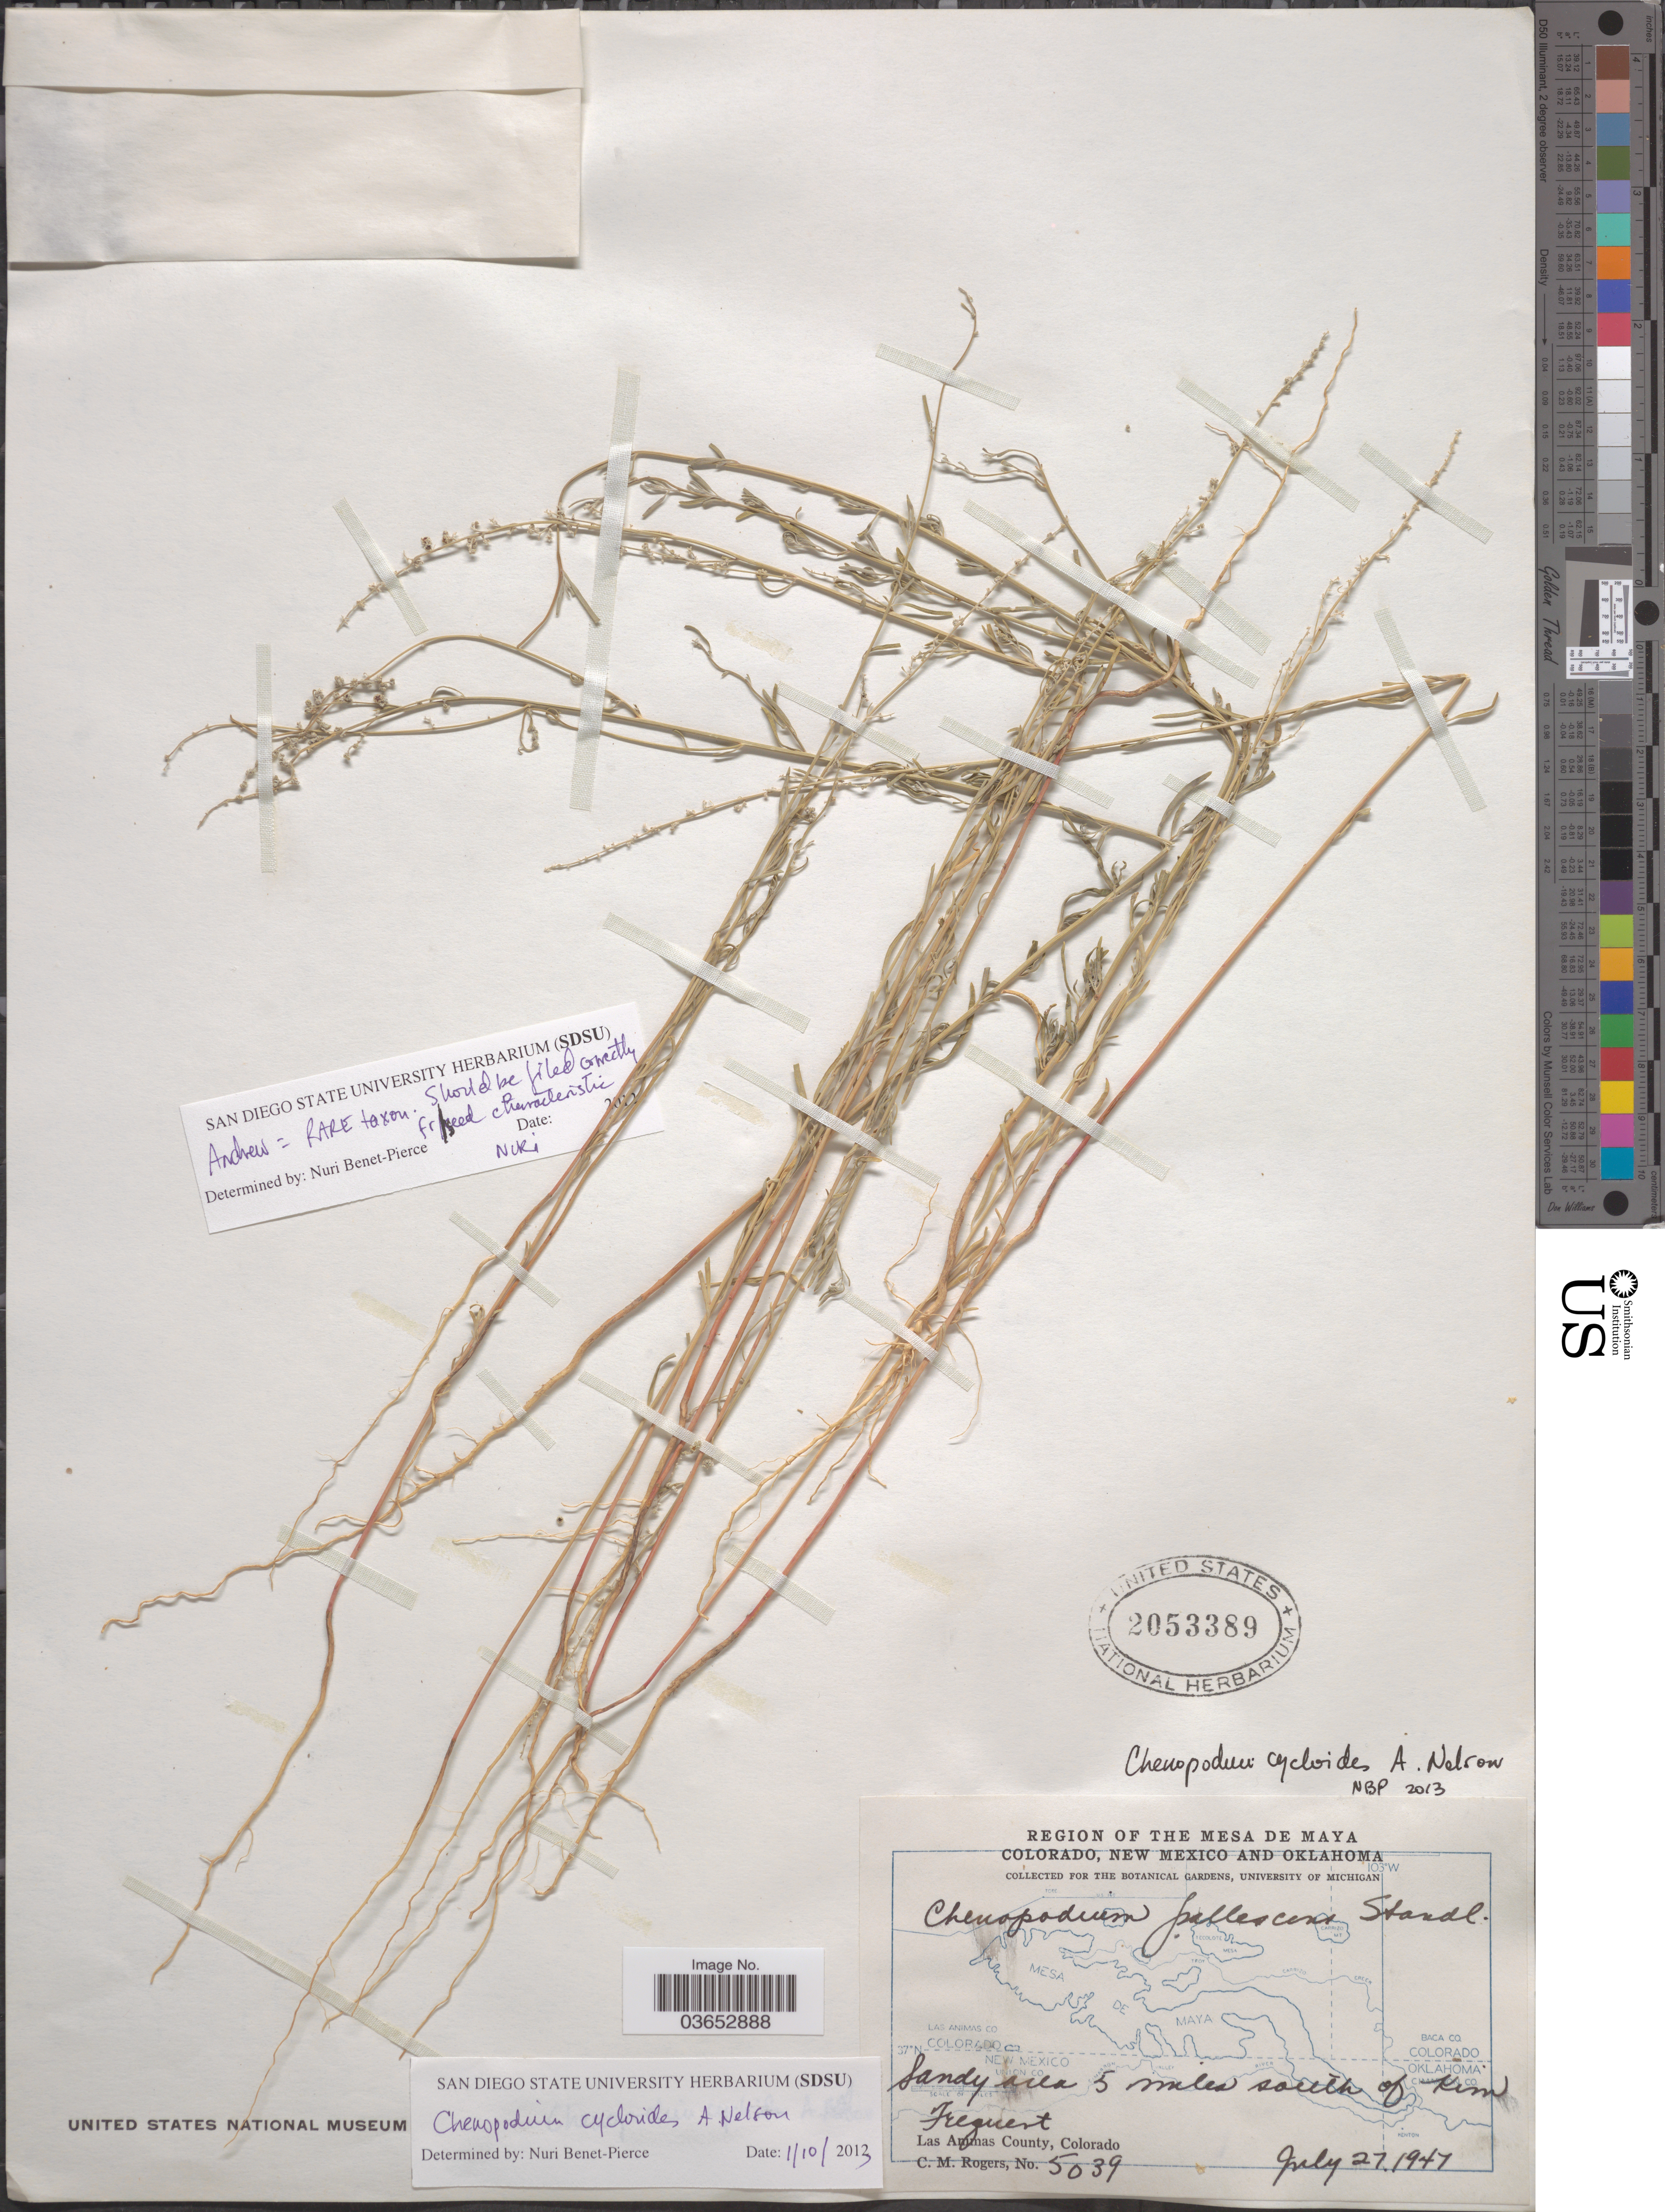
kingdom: Plantae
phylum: Tracheophyta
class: Magnoliopsida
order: Caryophyllales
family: Amaranthaceae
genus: Chenopodium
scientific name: Chenopodium cycloides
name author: A. Nelson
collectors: C. M. Rogers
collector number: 5039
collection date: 1947-07-27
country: United States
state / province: Colorado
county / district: Las Animas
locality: Sandy area, 5 miles south of Kim, Las Animas County.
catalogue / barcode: US 2053389